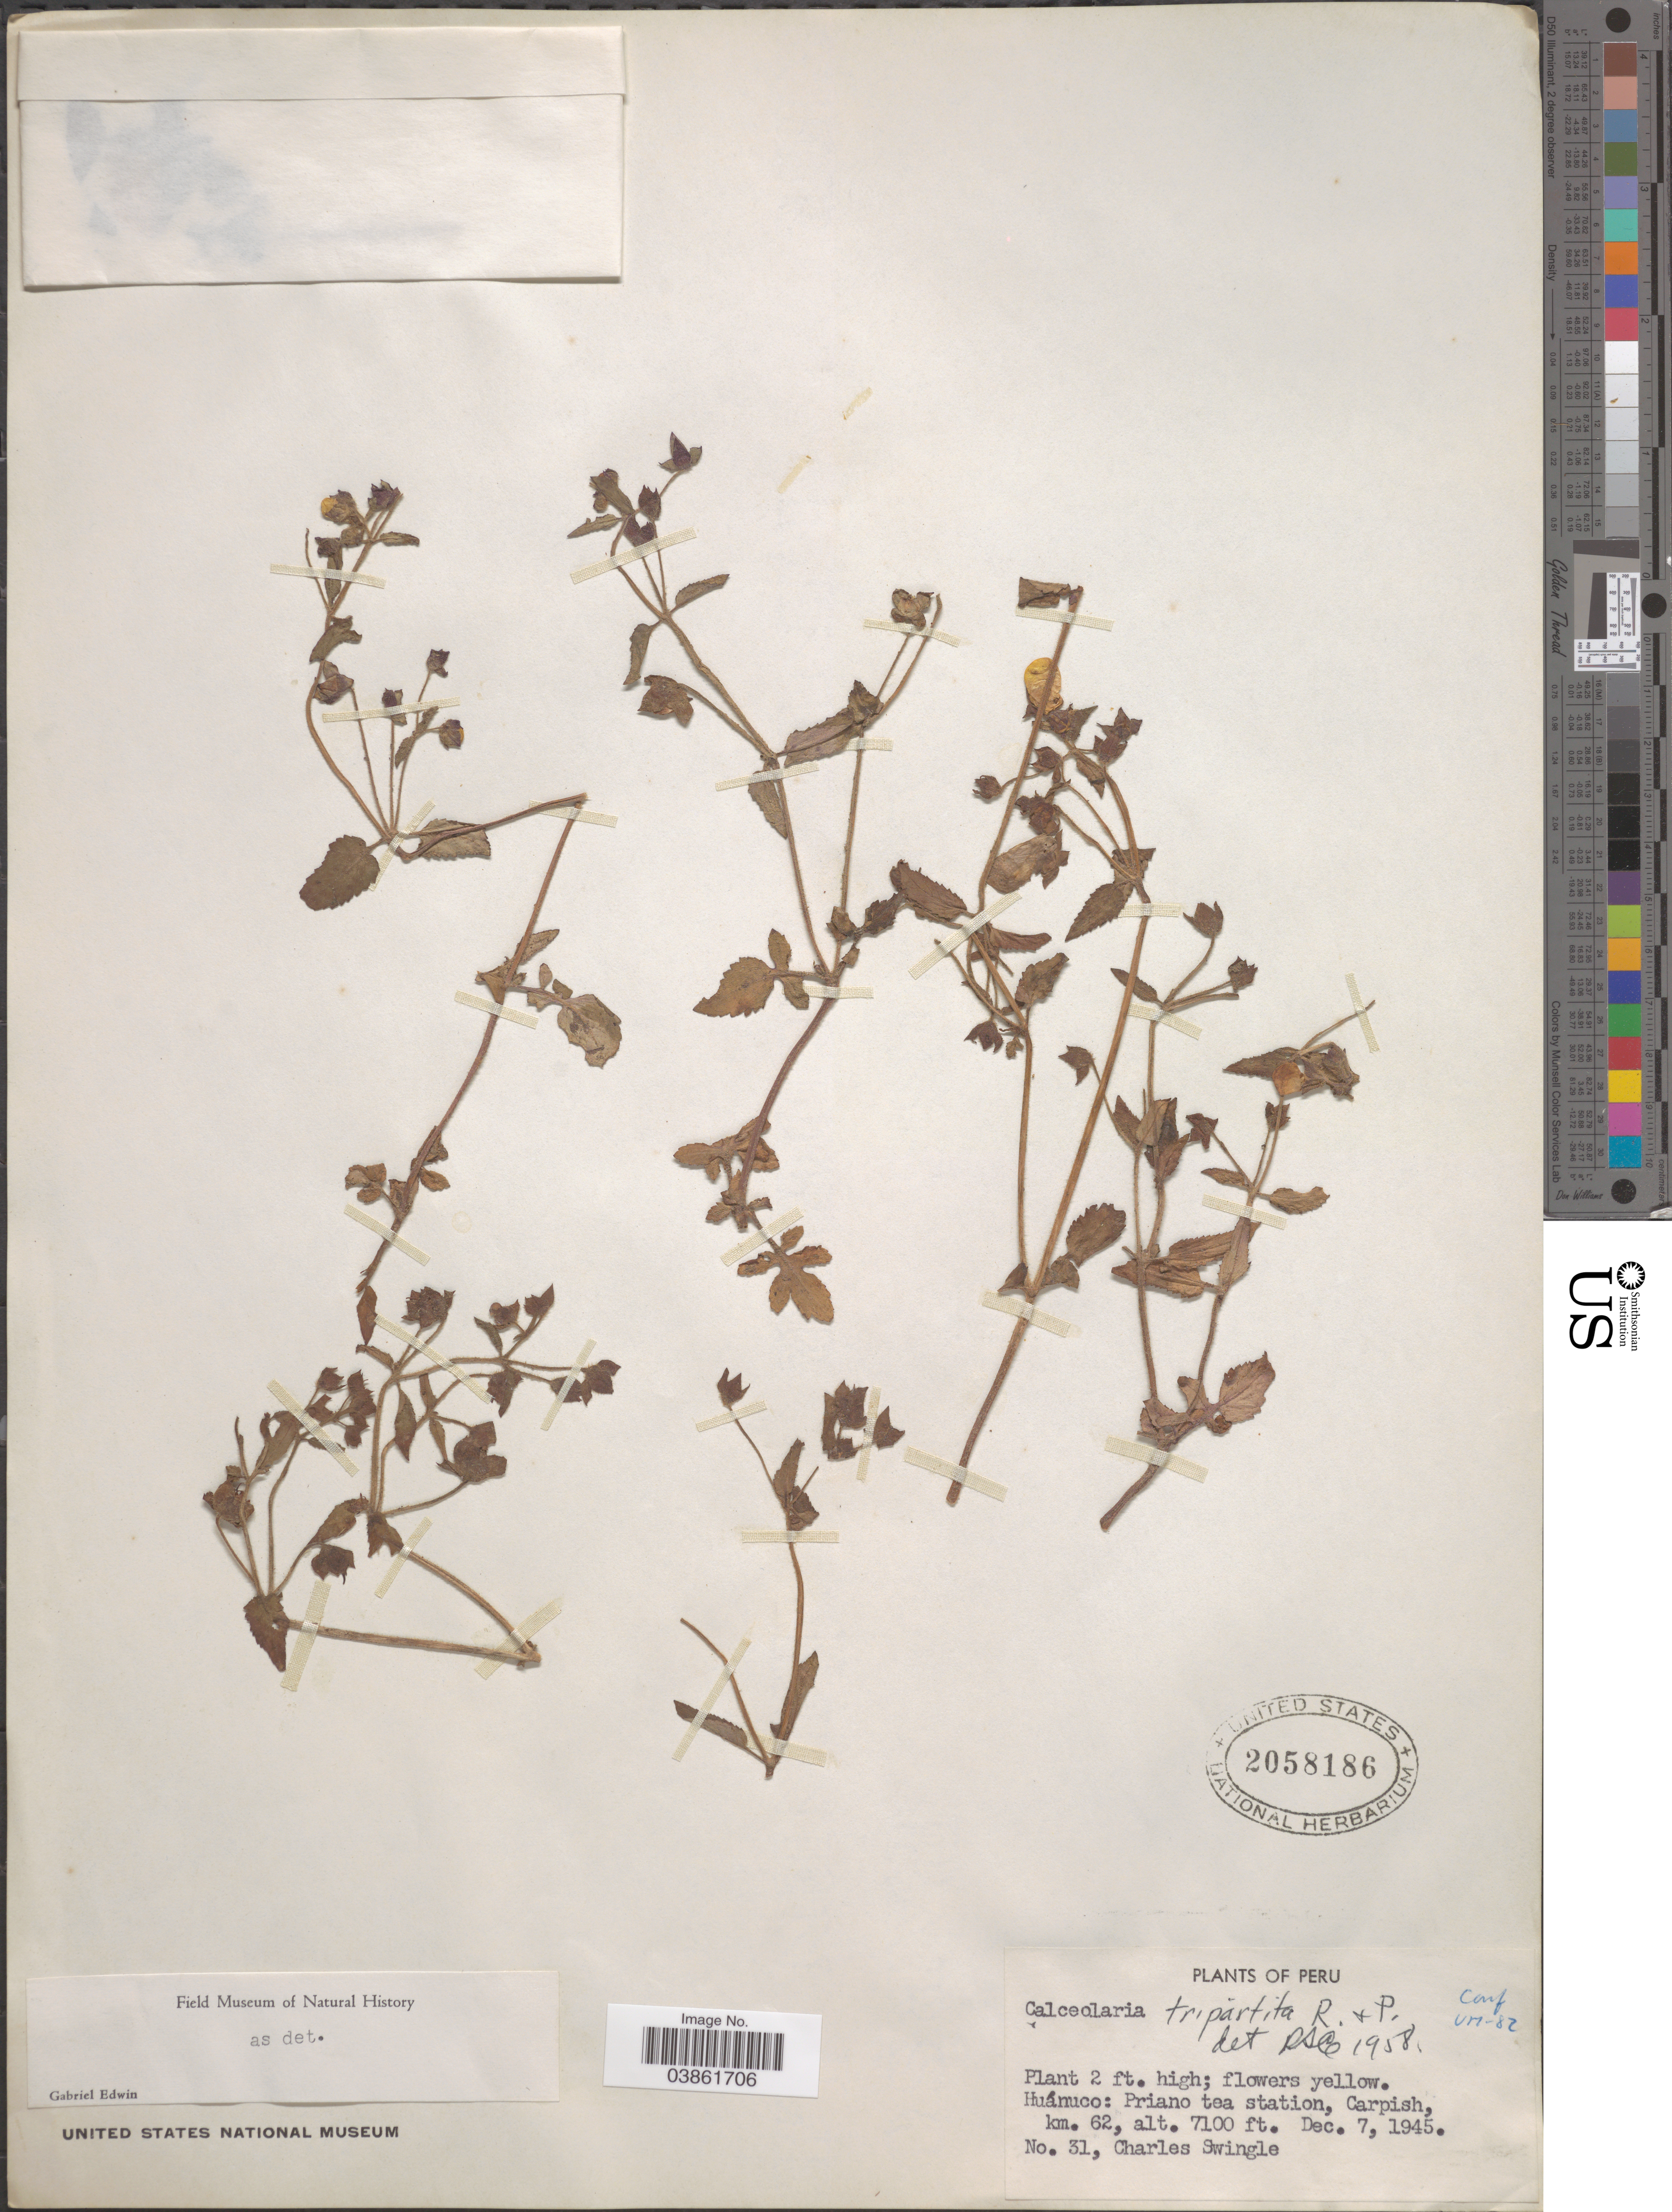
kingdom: Plantae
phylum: Tracheophyta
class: Magnoliopsida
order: Lamiales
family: Calceolariaceae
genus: Calceolaria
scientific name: Calceolaria tripartita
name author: Ruiz & Pav.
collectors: C. Swingle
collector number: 31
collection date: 1945-12-07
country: Peru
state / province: Huánuco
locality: Priano tea station, Carpish, km. 62.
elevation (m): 2164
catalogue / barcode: US 2058186